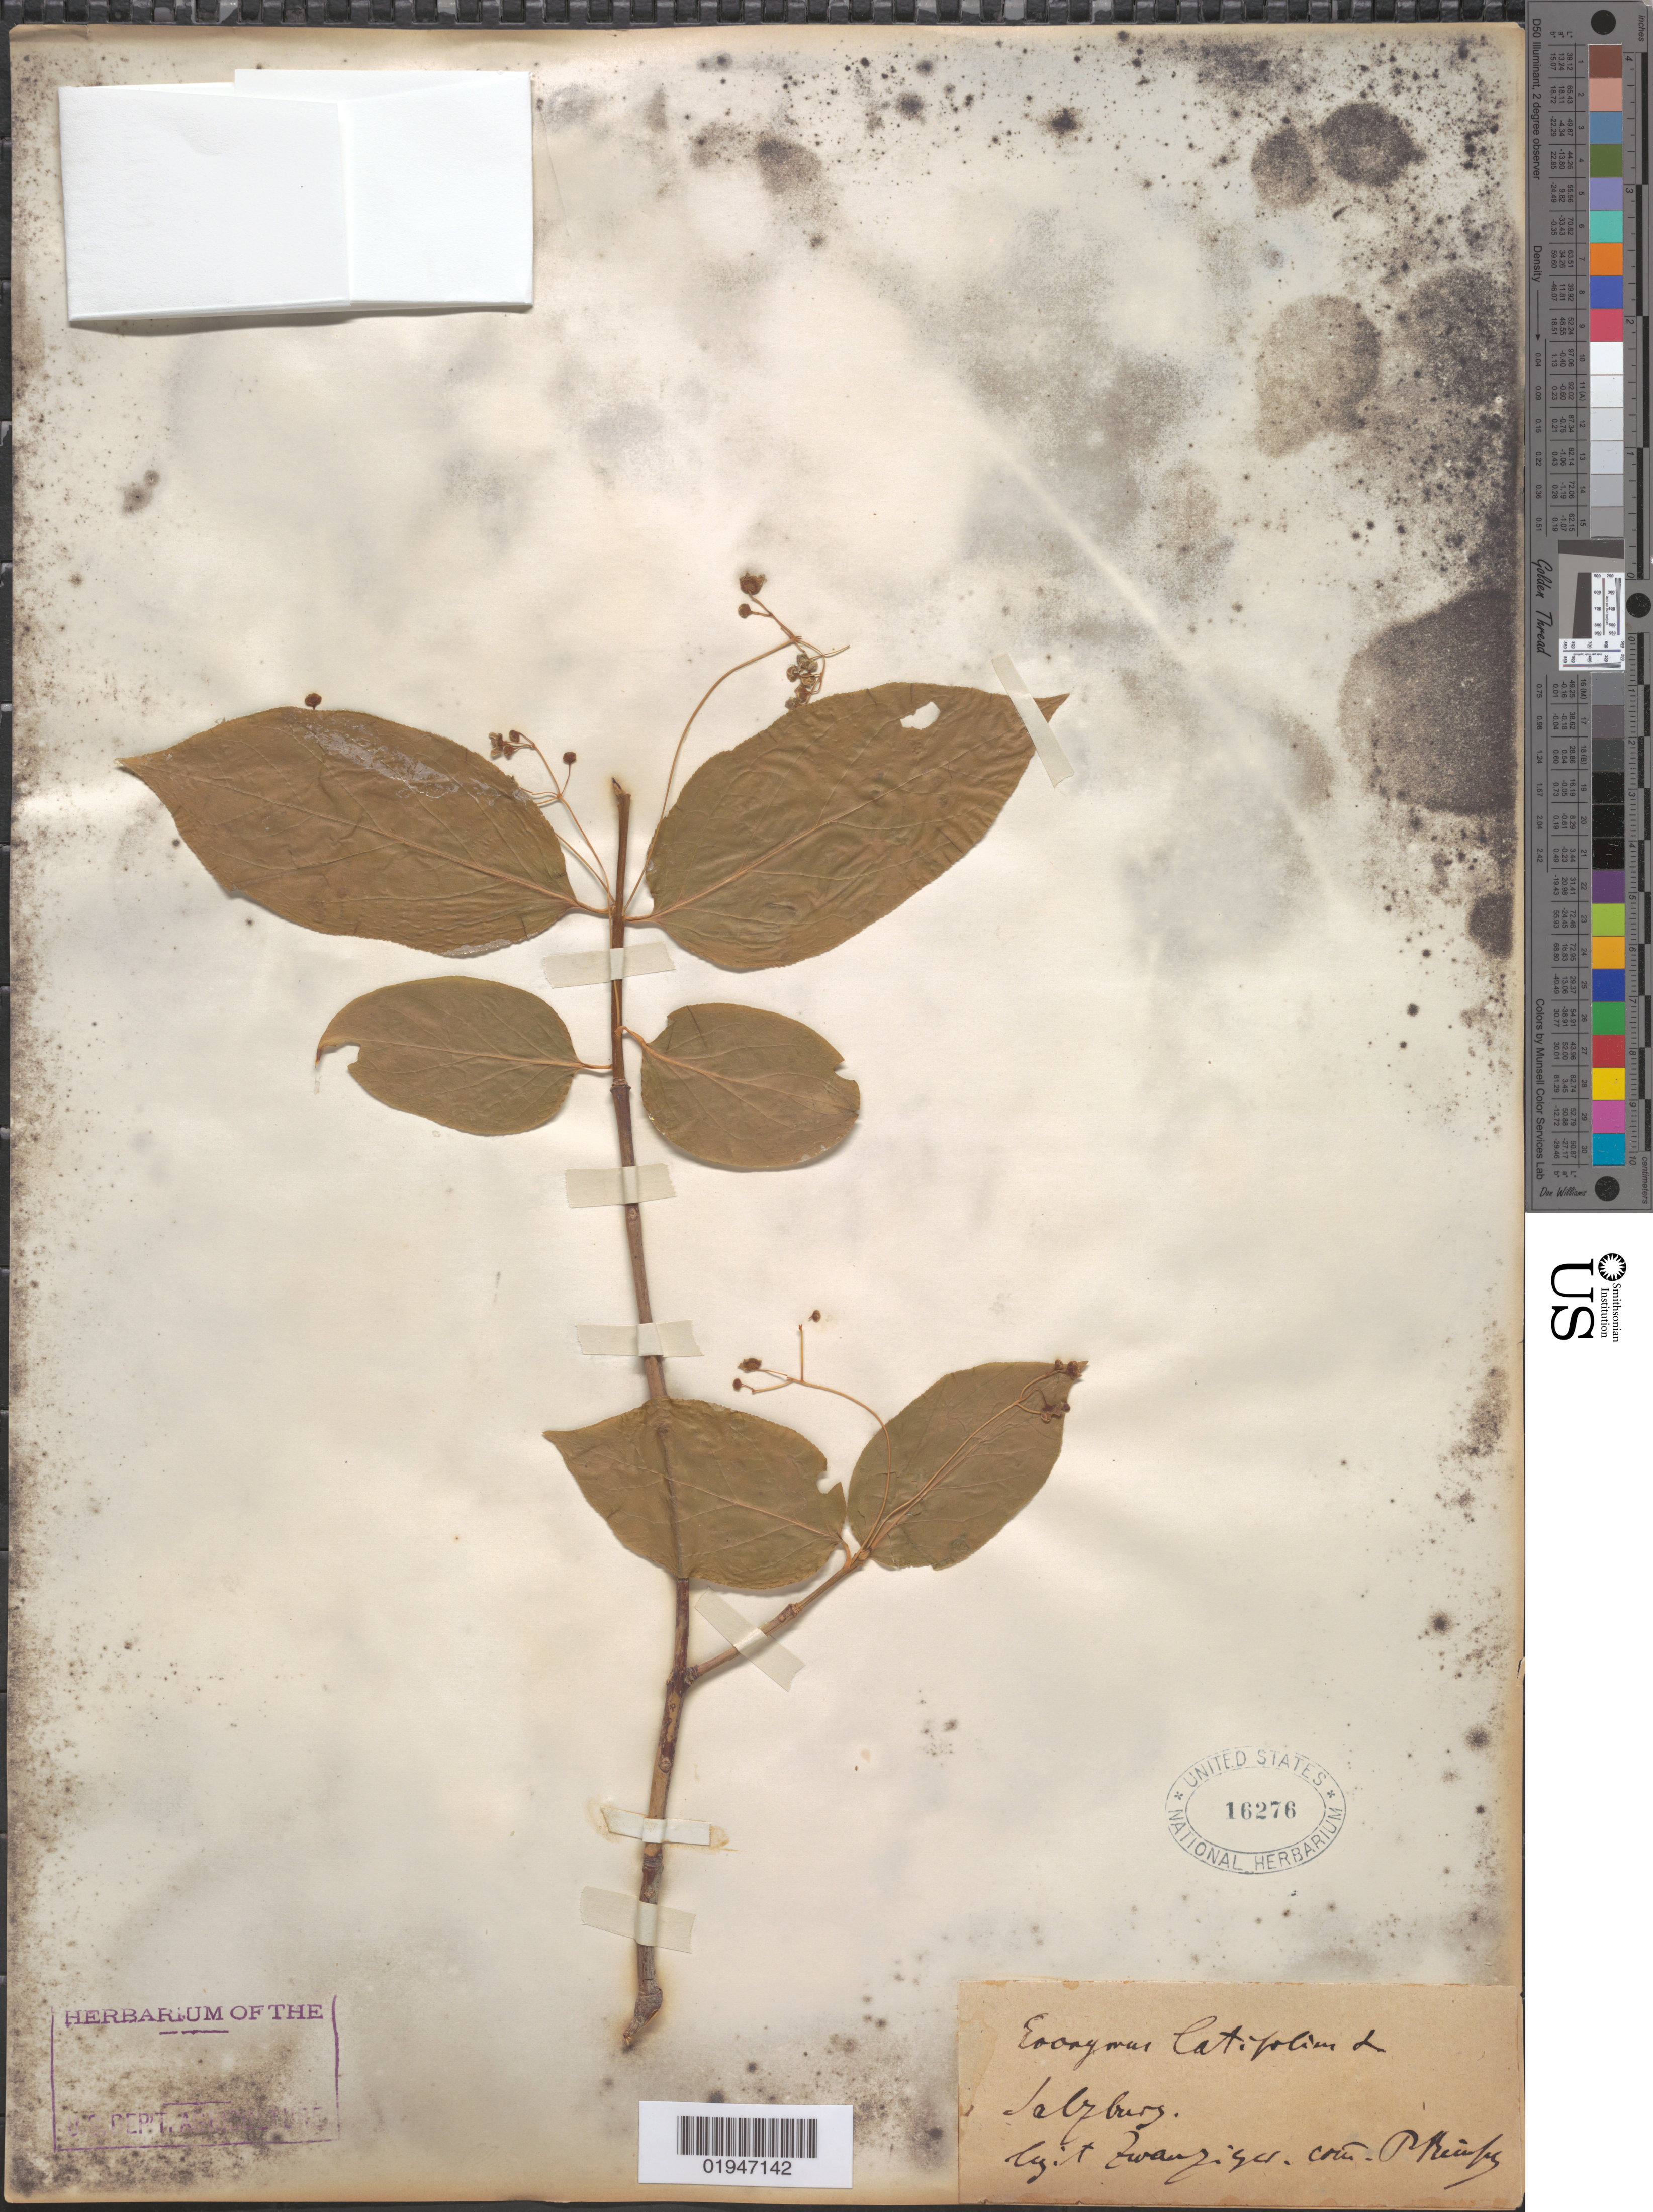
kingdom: Plantae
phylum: Tracheophyta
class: Magnoliopsida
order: Celastrales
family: Celastraceae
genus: Euonymus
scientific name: Euonymus latifolius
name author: (L.) Mill.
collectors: Zwanziger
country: Austria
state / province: Salzburg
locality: Salzburg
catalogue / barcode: US 16276